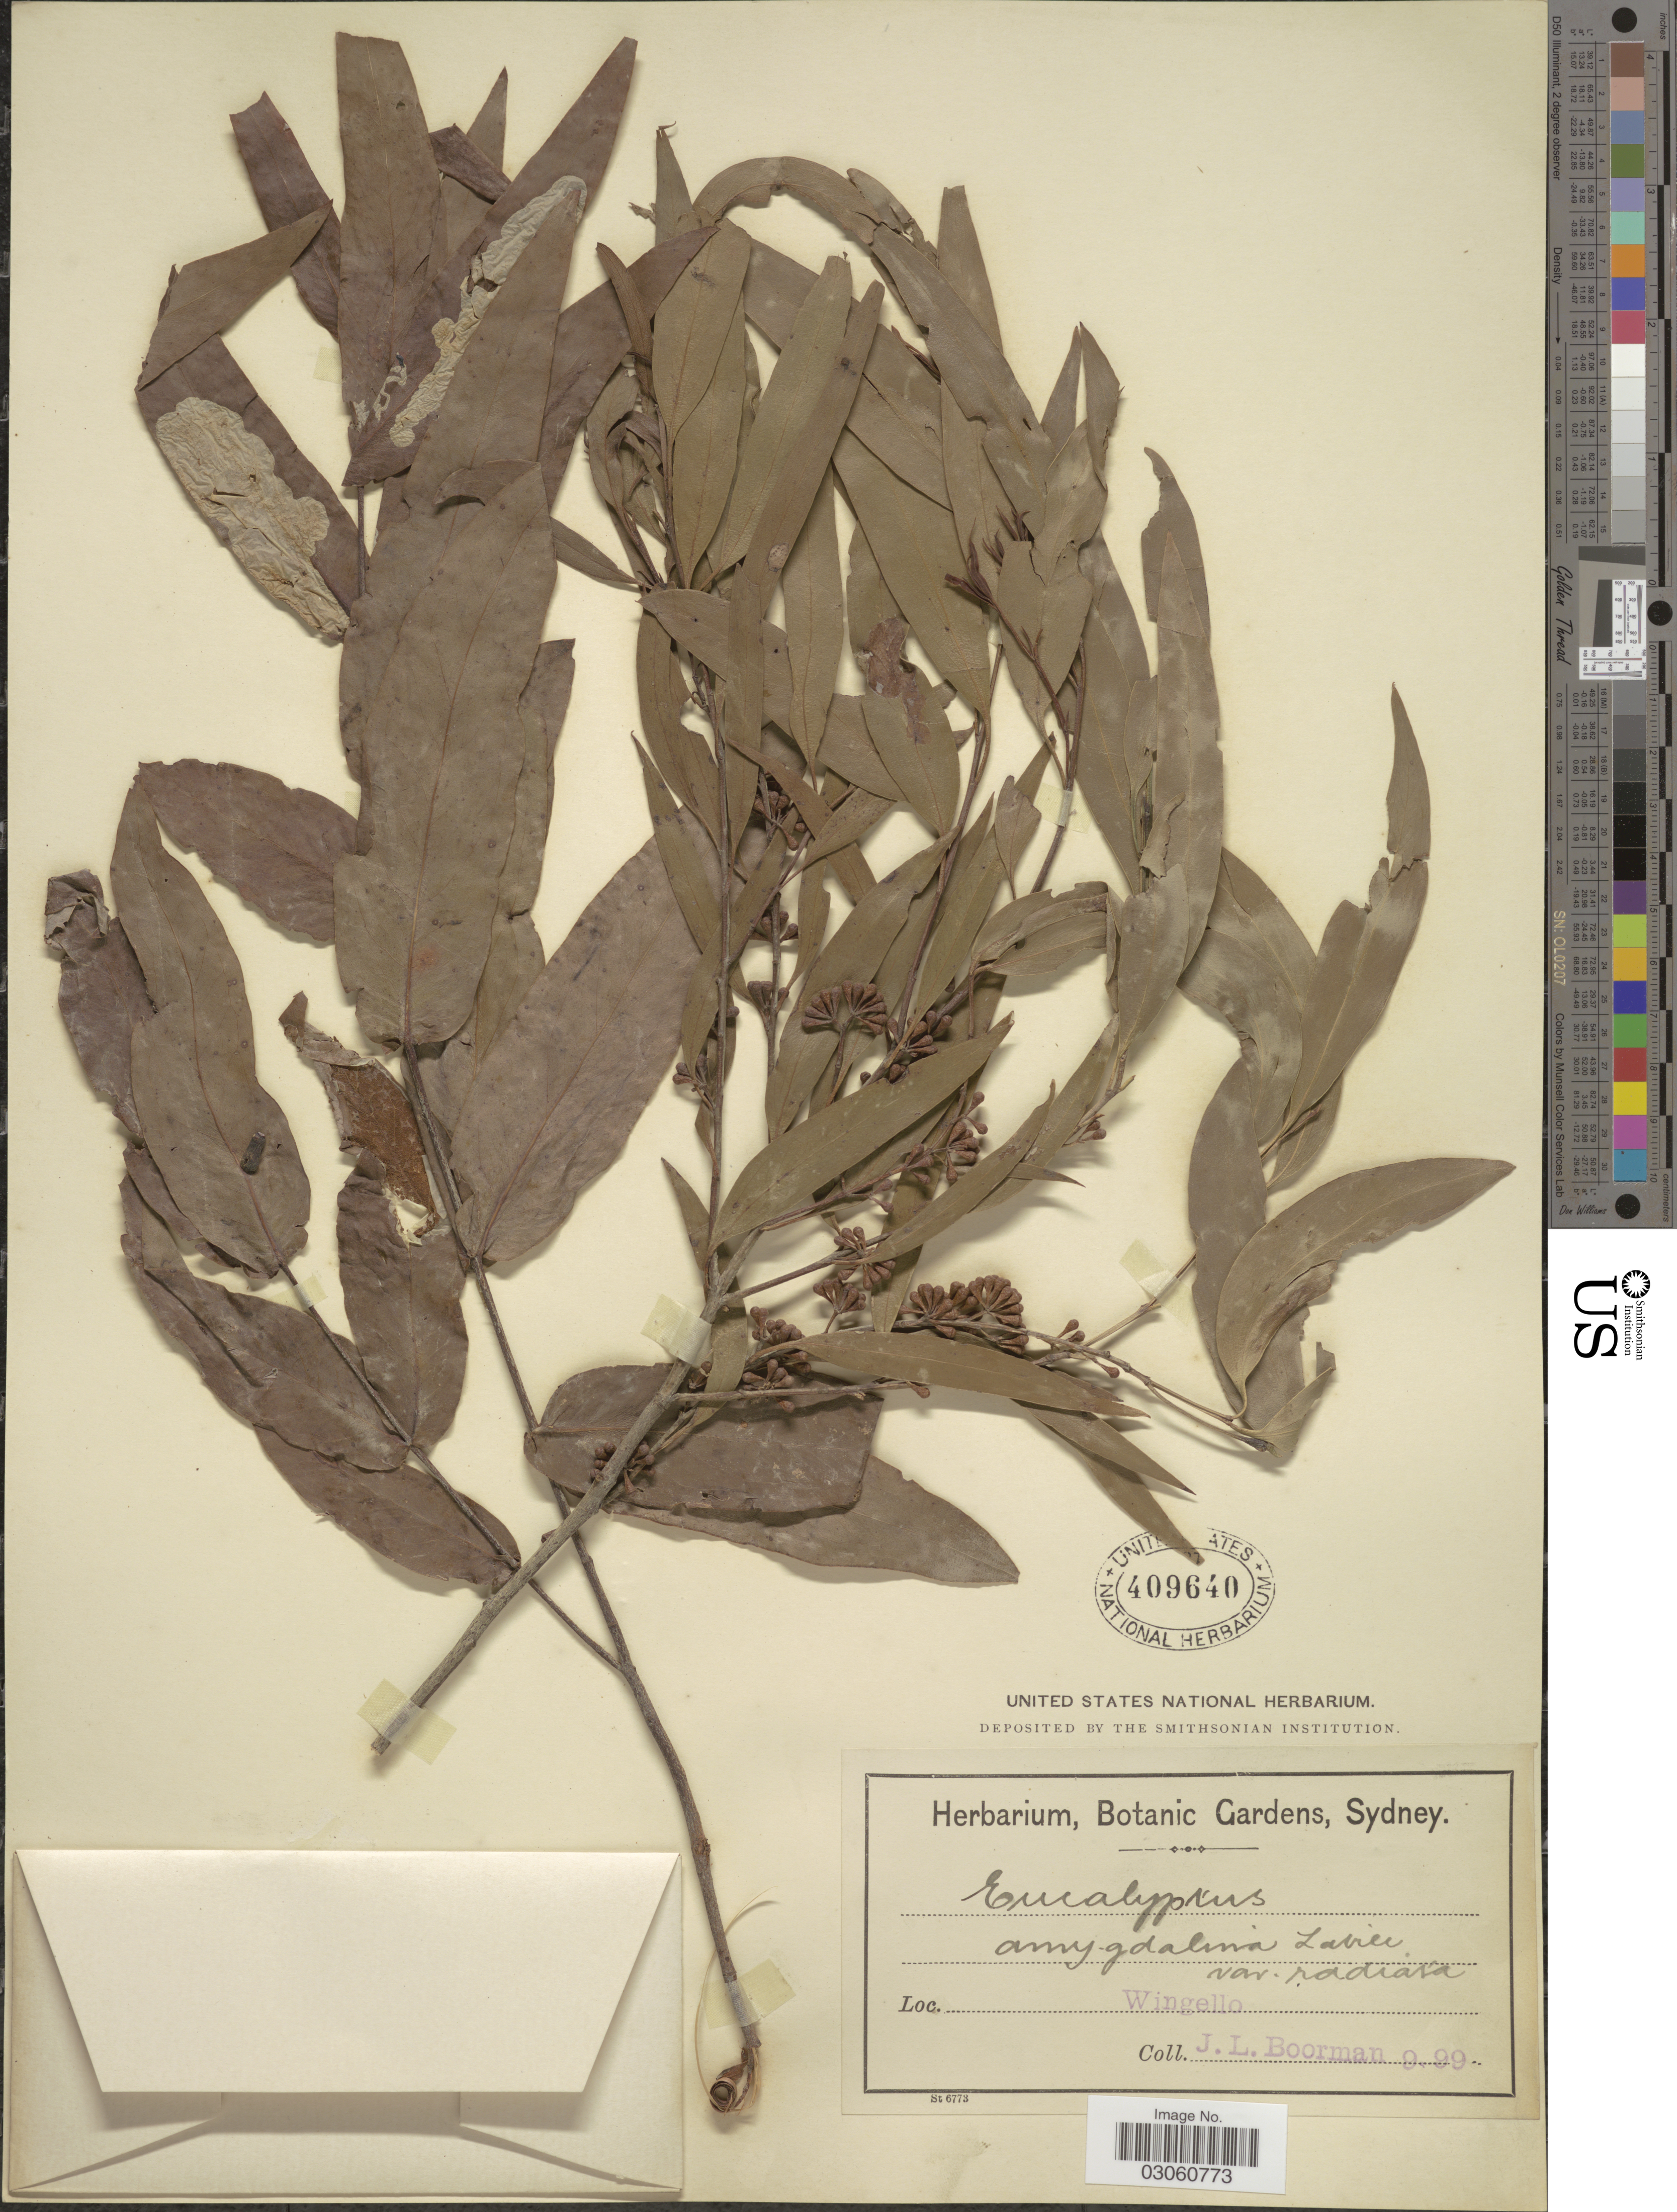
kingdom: Plantae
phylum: Tracheophyta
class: Magnoliopsida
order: Myrtales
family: Myrtaceae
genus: Eucalyptus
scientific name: Eucalyptus amygdalina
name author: Labill.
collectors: J. Boorman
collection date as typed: Transcribed d/m/y: /9/99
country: Australia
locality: Wingello.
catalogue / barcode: US 409640